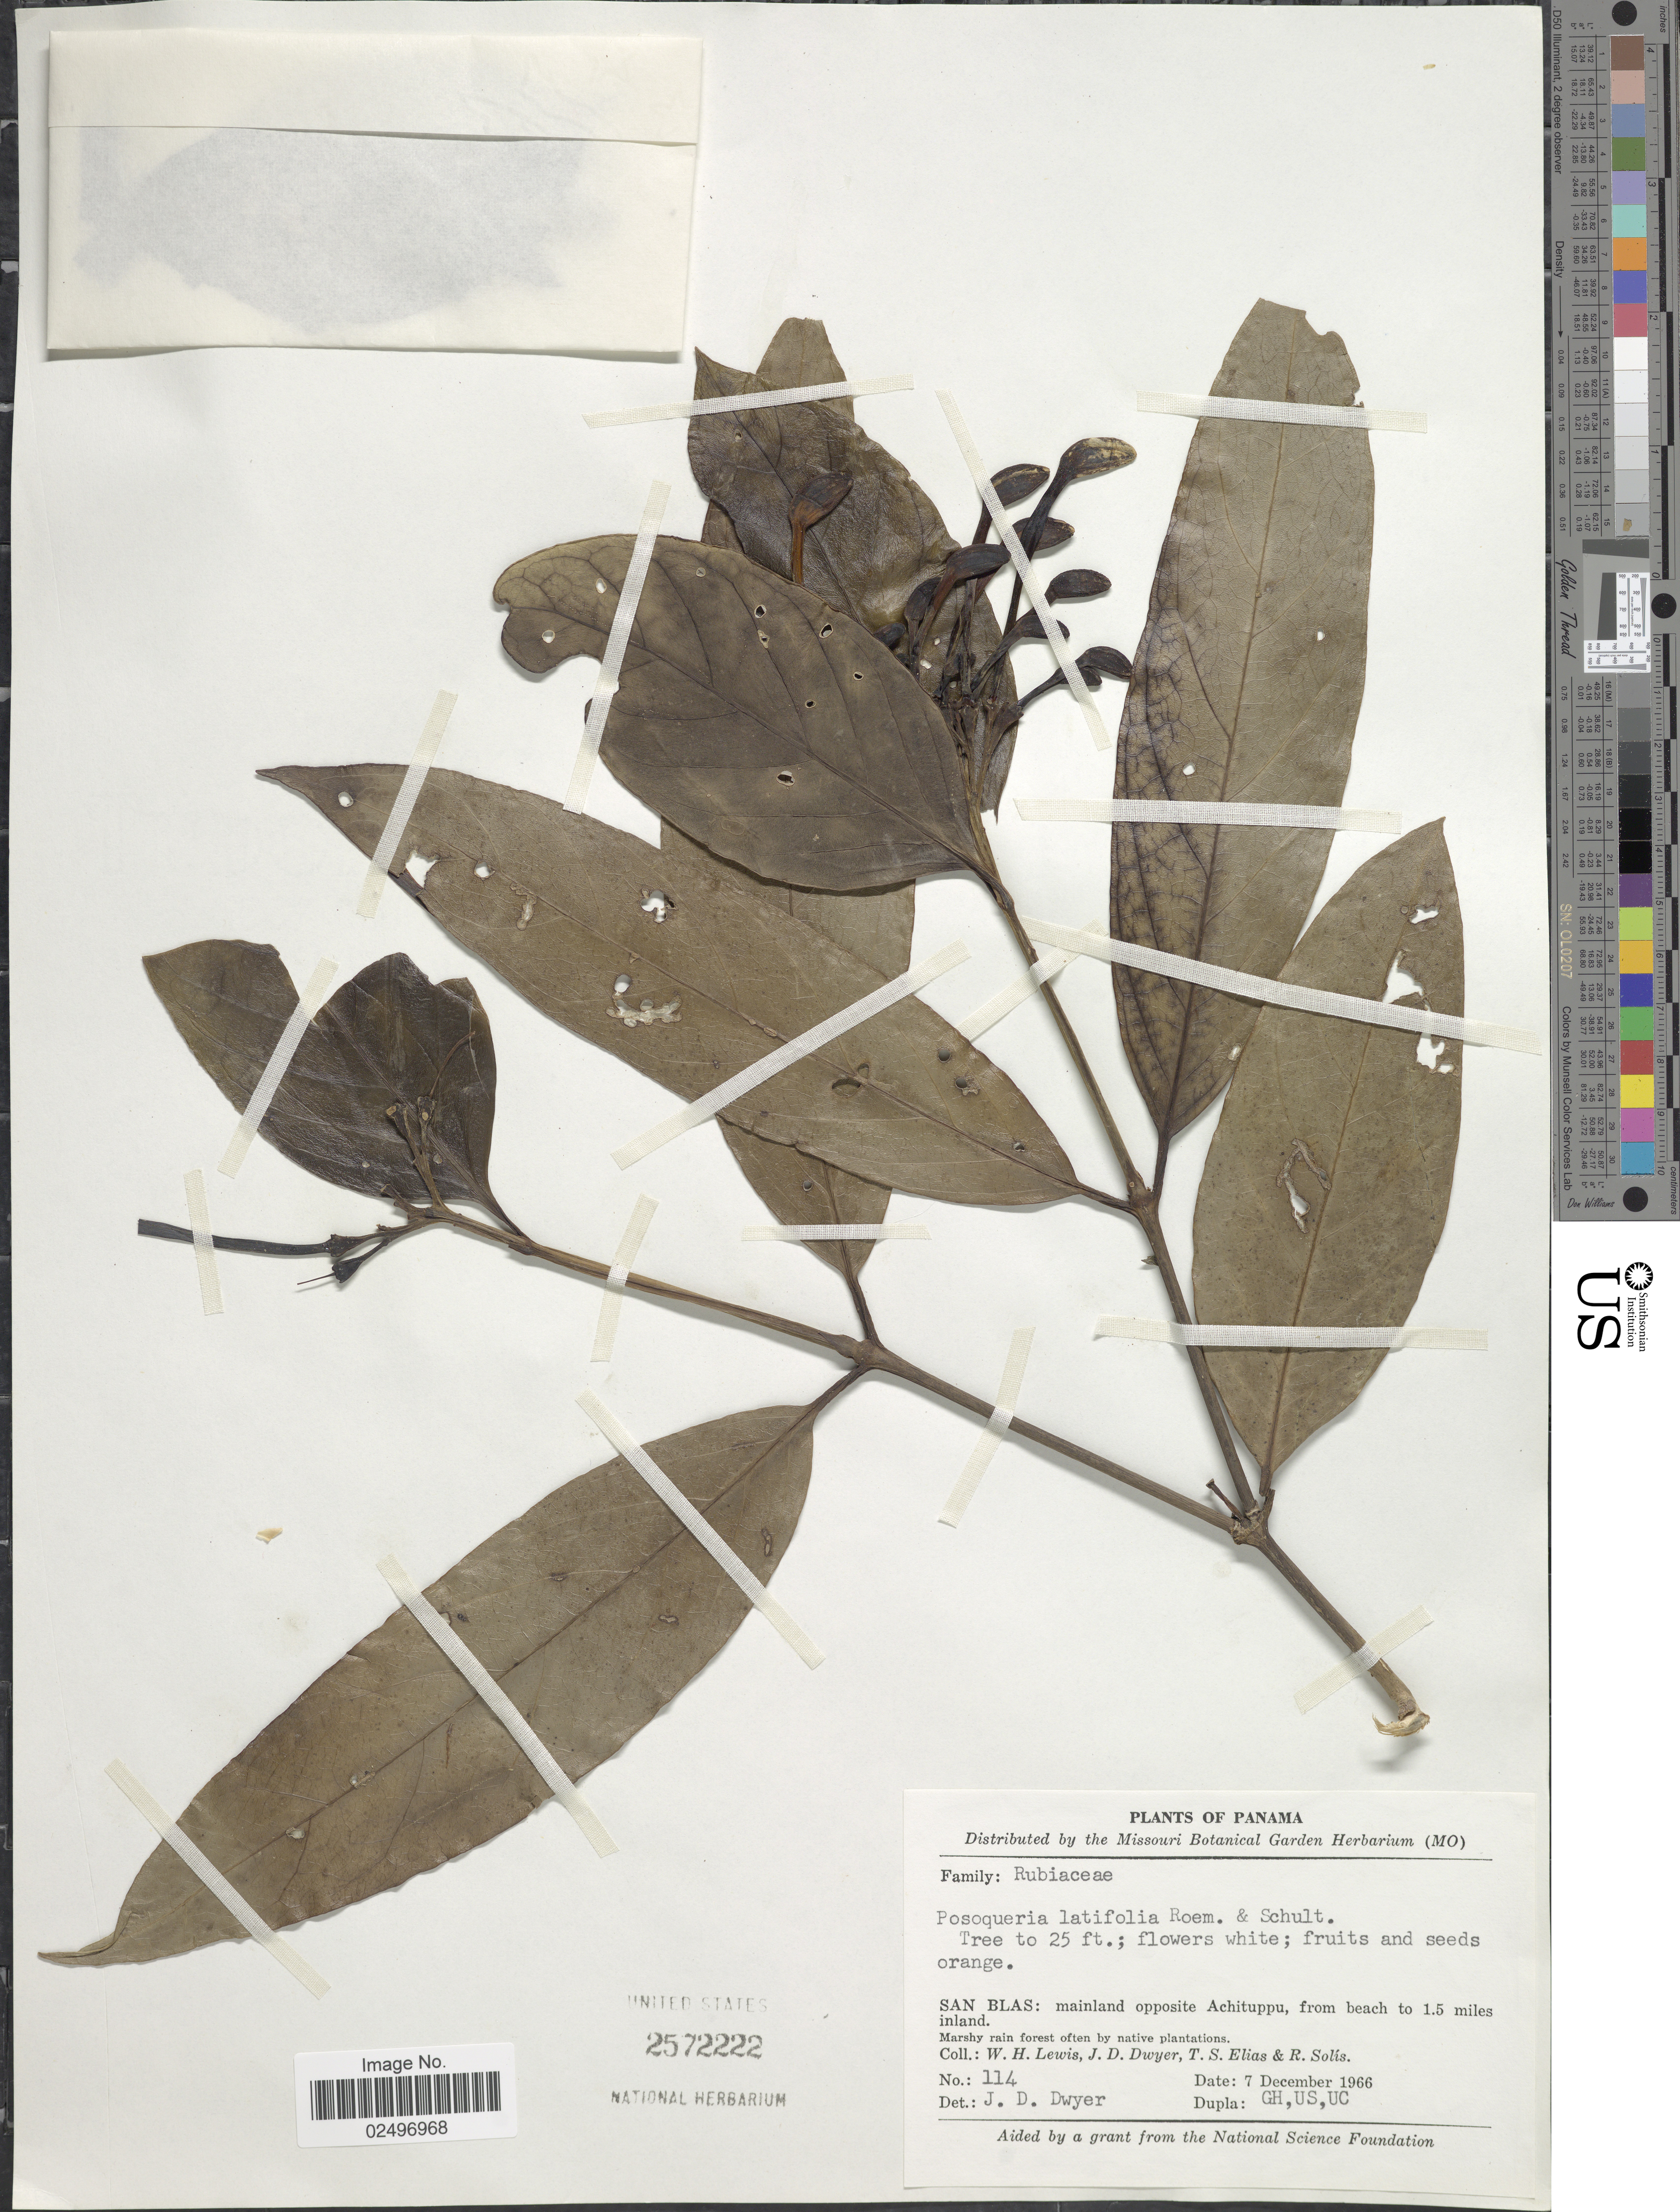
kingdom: Plantae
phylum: Tracheophyta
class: Magnoliopsida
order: Gentianales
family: Rubiaceae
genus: Posoqueria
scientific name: Posoqueria latifolia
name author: (Rudge) Roem. & Schult.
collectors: W. H. Lewis, J. D. Dwyer, T. S. Elias & R. Solis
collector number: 114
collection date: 1966-12-07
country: Panama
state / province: Kuna Yala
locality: San Blas: mainland opposite Achituppu, from beach to 1.5 miles inland. Marshy rain forest often by native plantation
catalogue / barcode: US 2572222